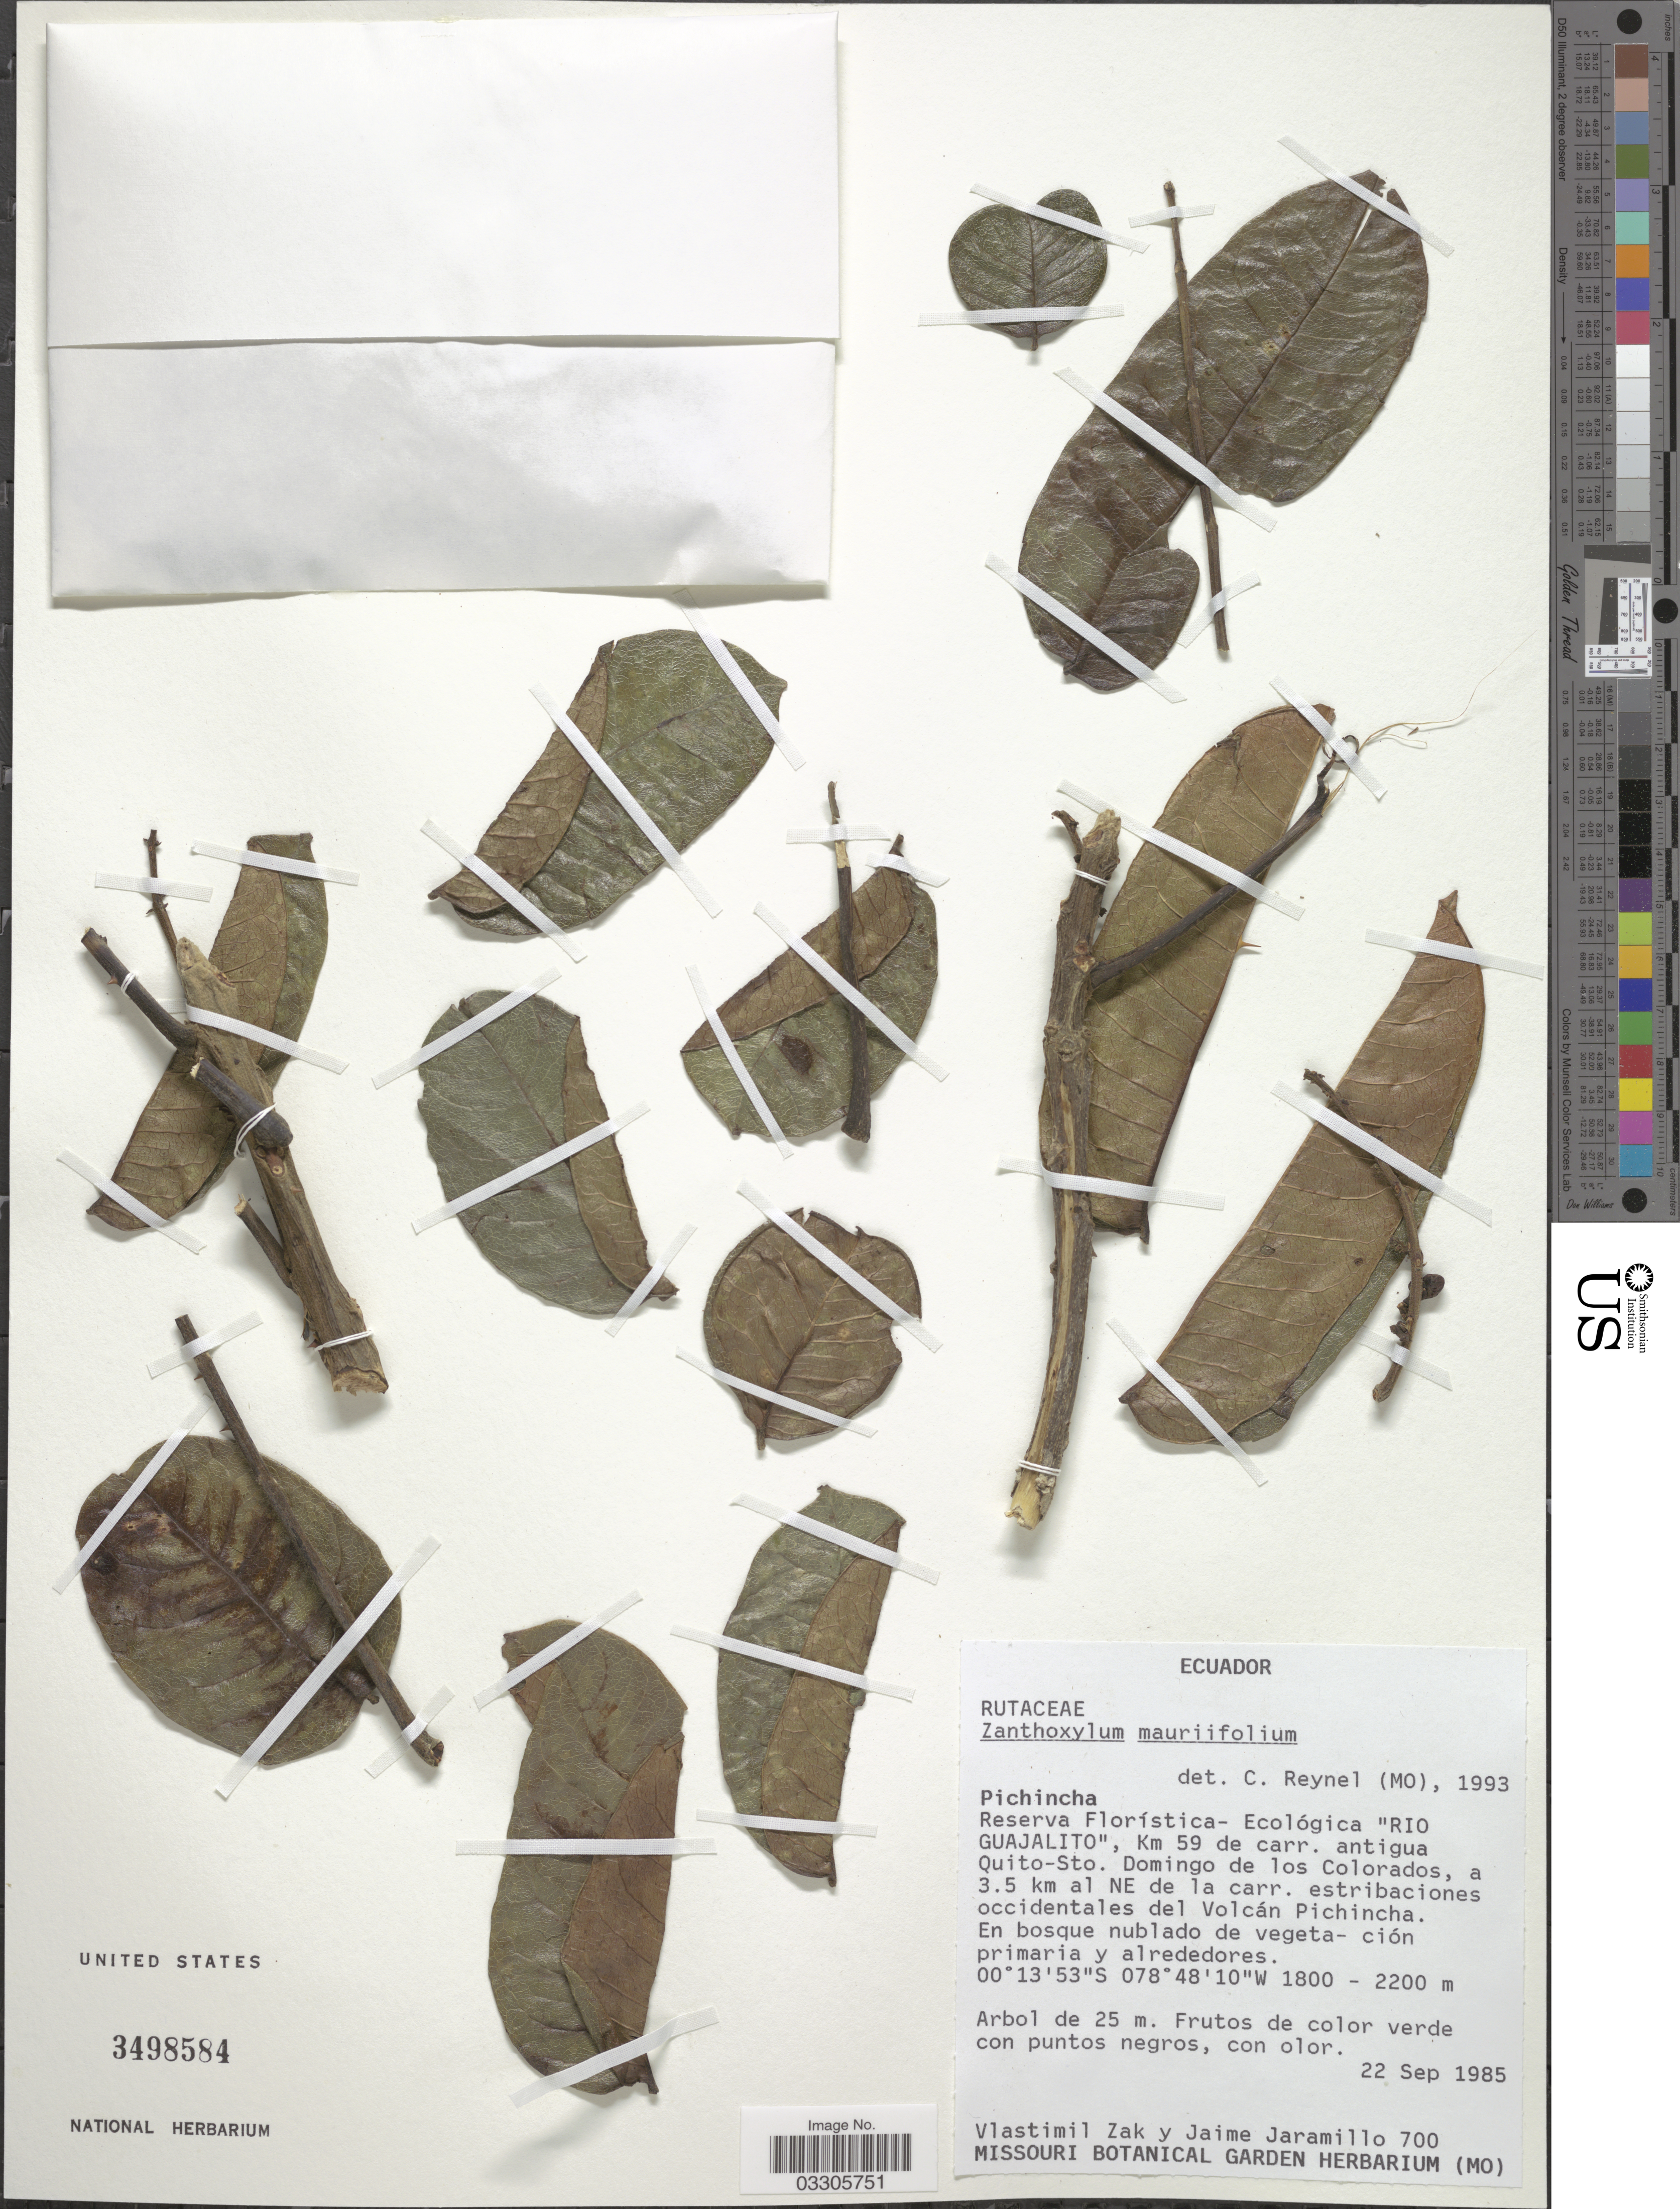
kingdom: Plantae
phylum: Tracheophyta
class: Magnoliopsida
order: Sapindales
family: Rutaceae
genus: Zanthoxylum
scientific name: Zanthoxylum mauriifolium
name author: Reynel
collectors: V. Zak & J. Jaramillo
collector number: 700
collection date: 1985-09-22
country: Ecuador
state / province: Pichincha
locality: Reserva Florística-Ecológica "Rio Guajalito", Km 59 de carr. antigua Quito-Sto. Domingo de los Colorados, a 3.5 km al NE de la carr. estribaciones occidentales del Volcán Pichincha.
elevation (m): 1800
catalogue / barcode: US 3498584